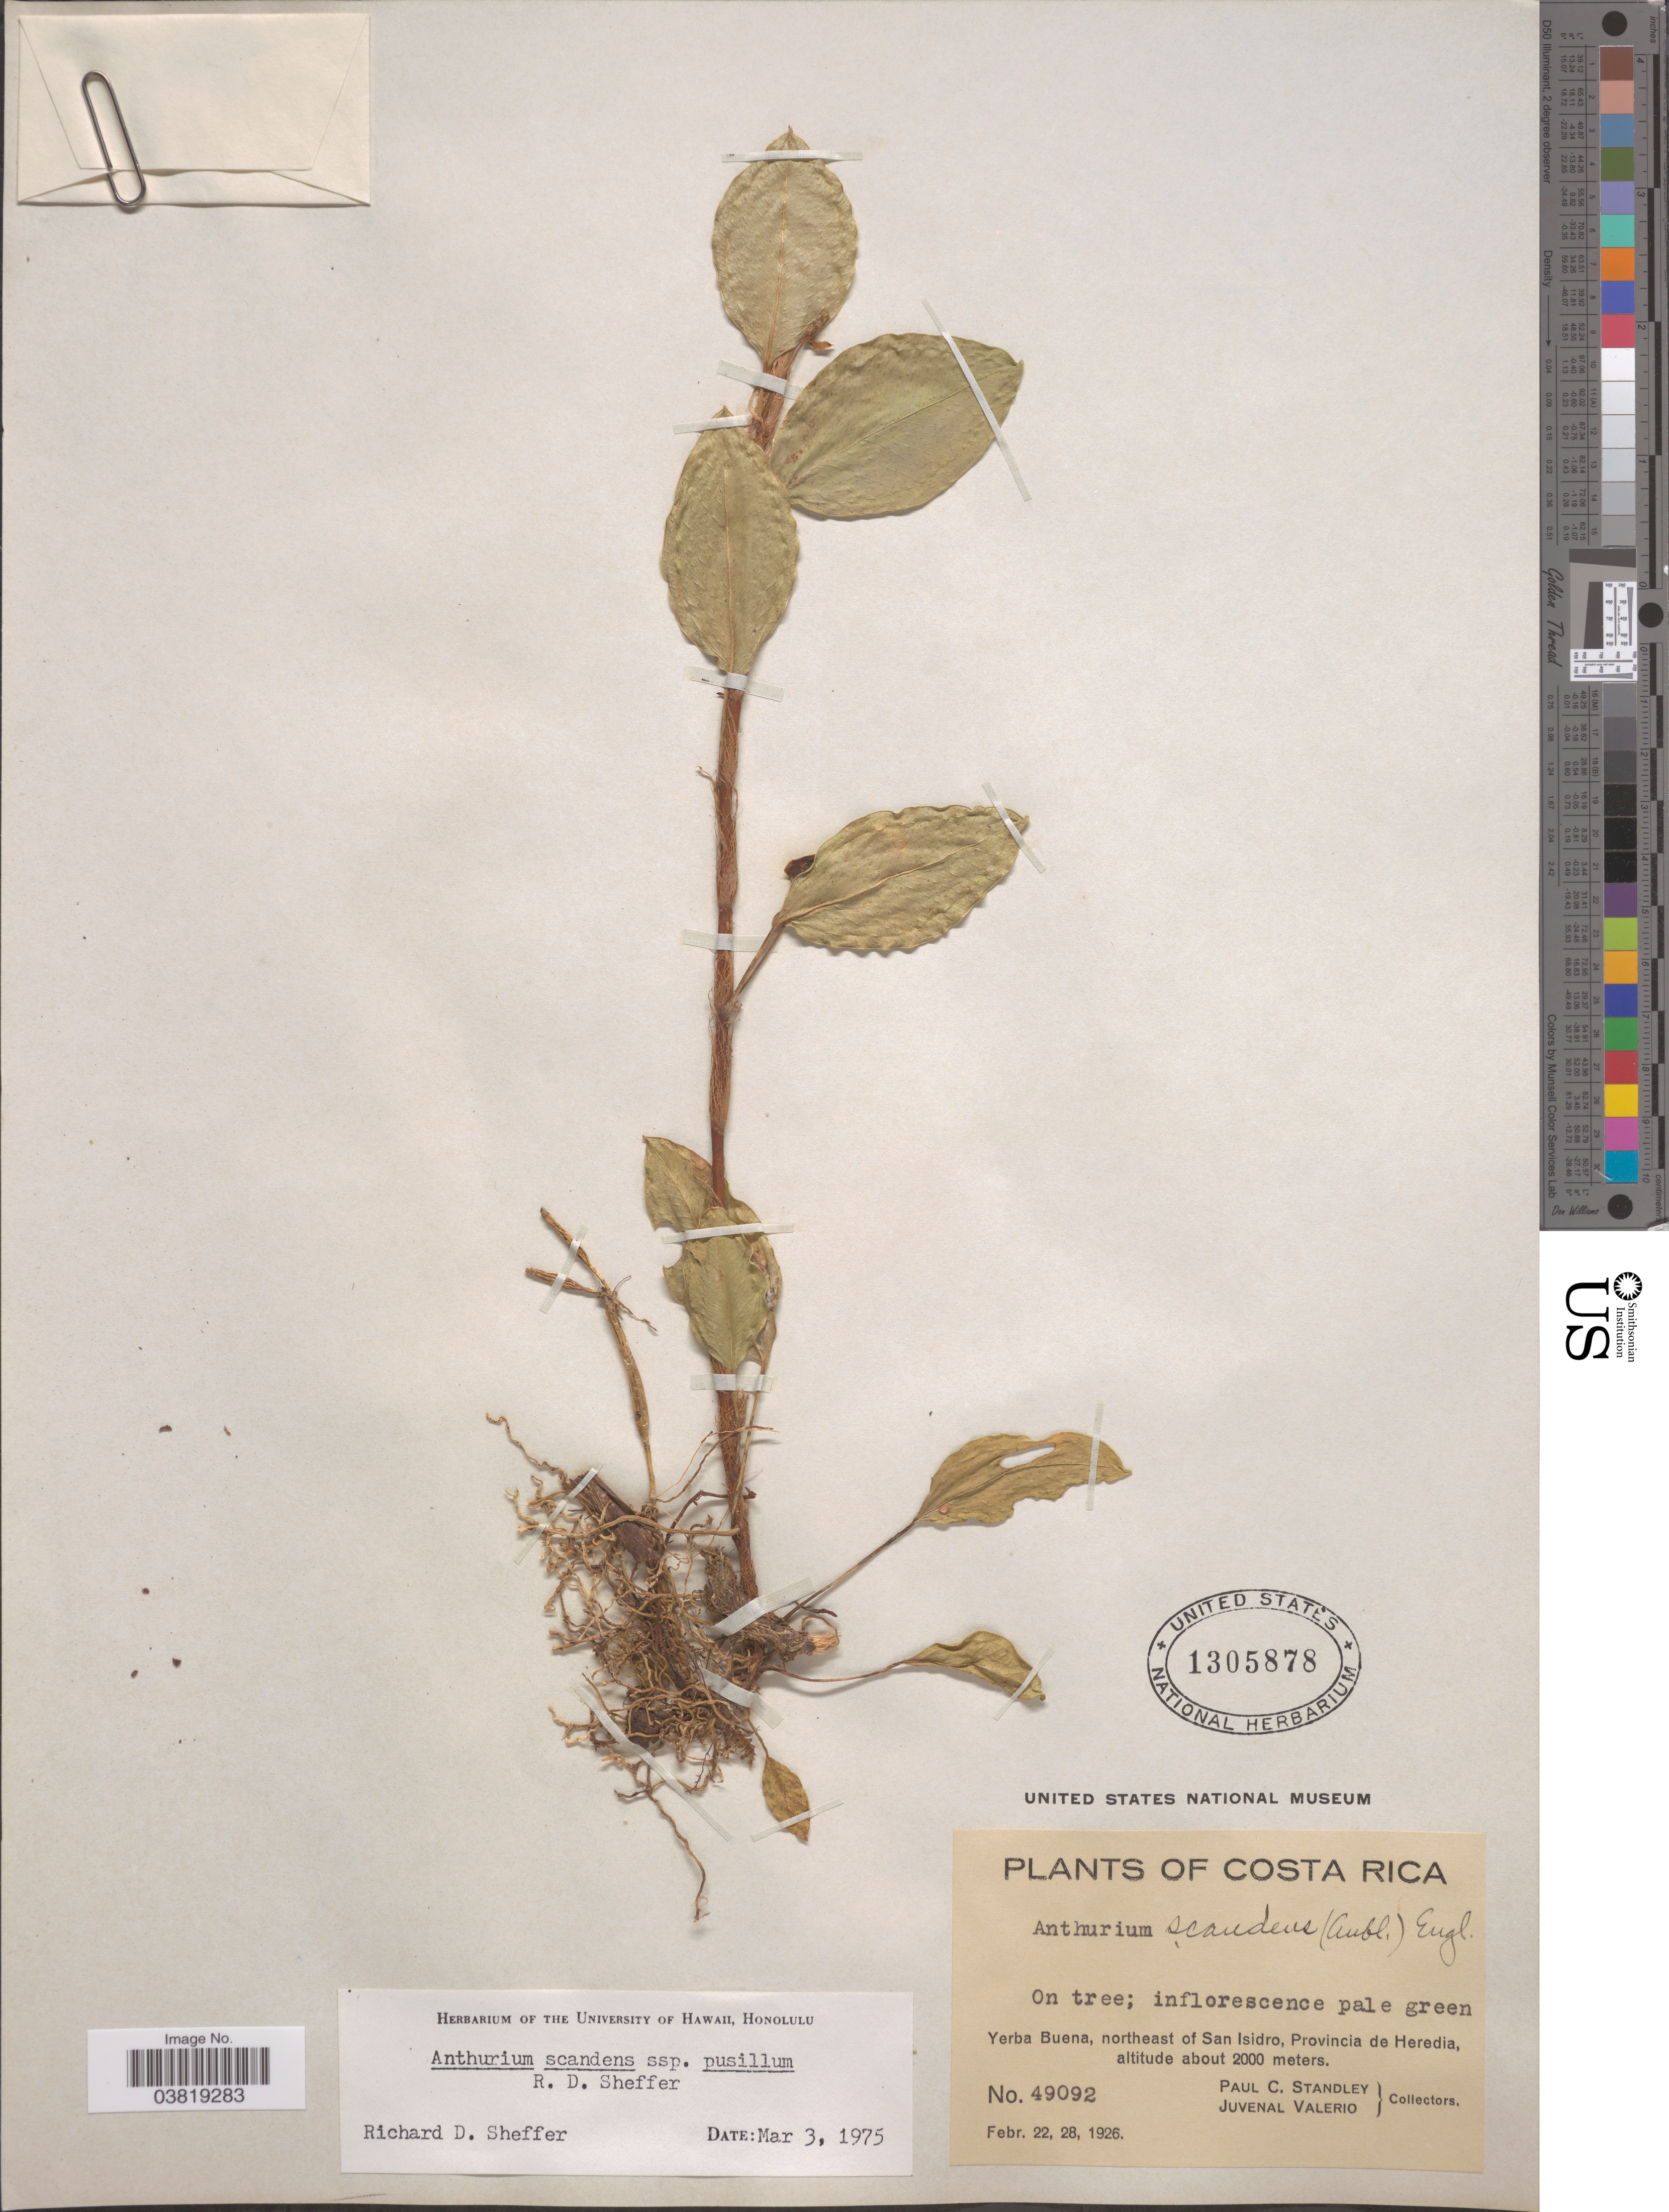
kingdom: Plantae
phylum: Tracheophyta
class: Liliopsida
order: Alismatales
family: Araceae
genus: Anthurium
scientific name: Anthurium scandens subsp. pusillum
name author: Sheffer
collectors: P. C. Standley & J. Valerio R.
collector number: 49092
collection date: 1926-02-22/1926-02-28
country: Costa Rica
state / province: Heredia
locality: Yerba Buena, northeast of San Isidro.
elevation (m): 2000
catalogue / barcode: US 1305878